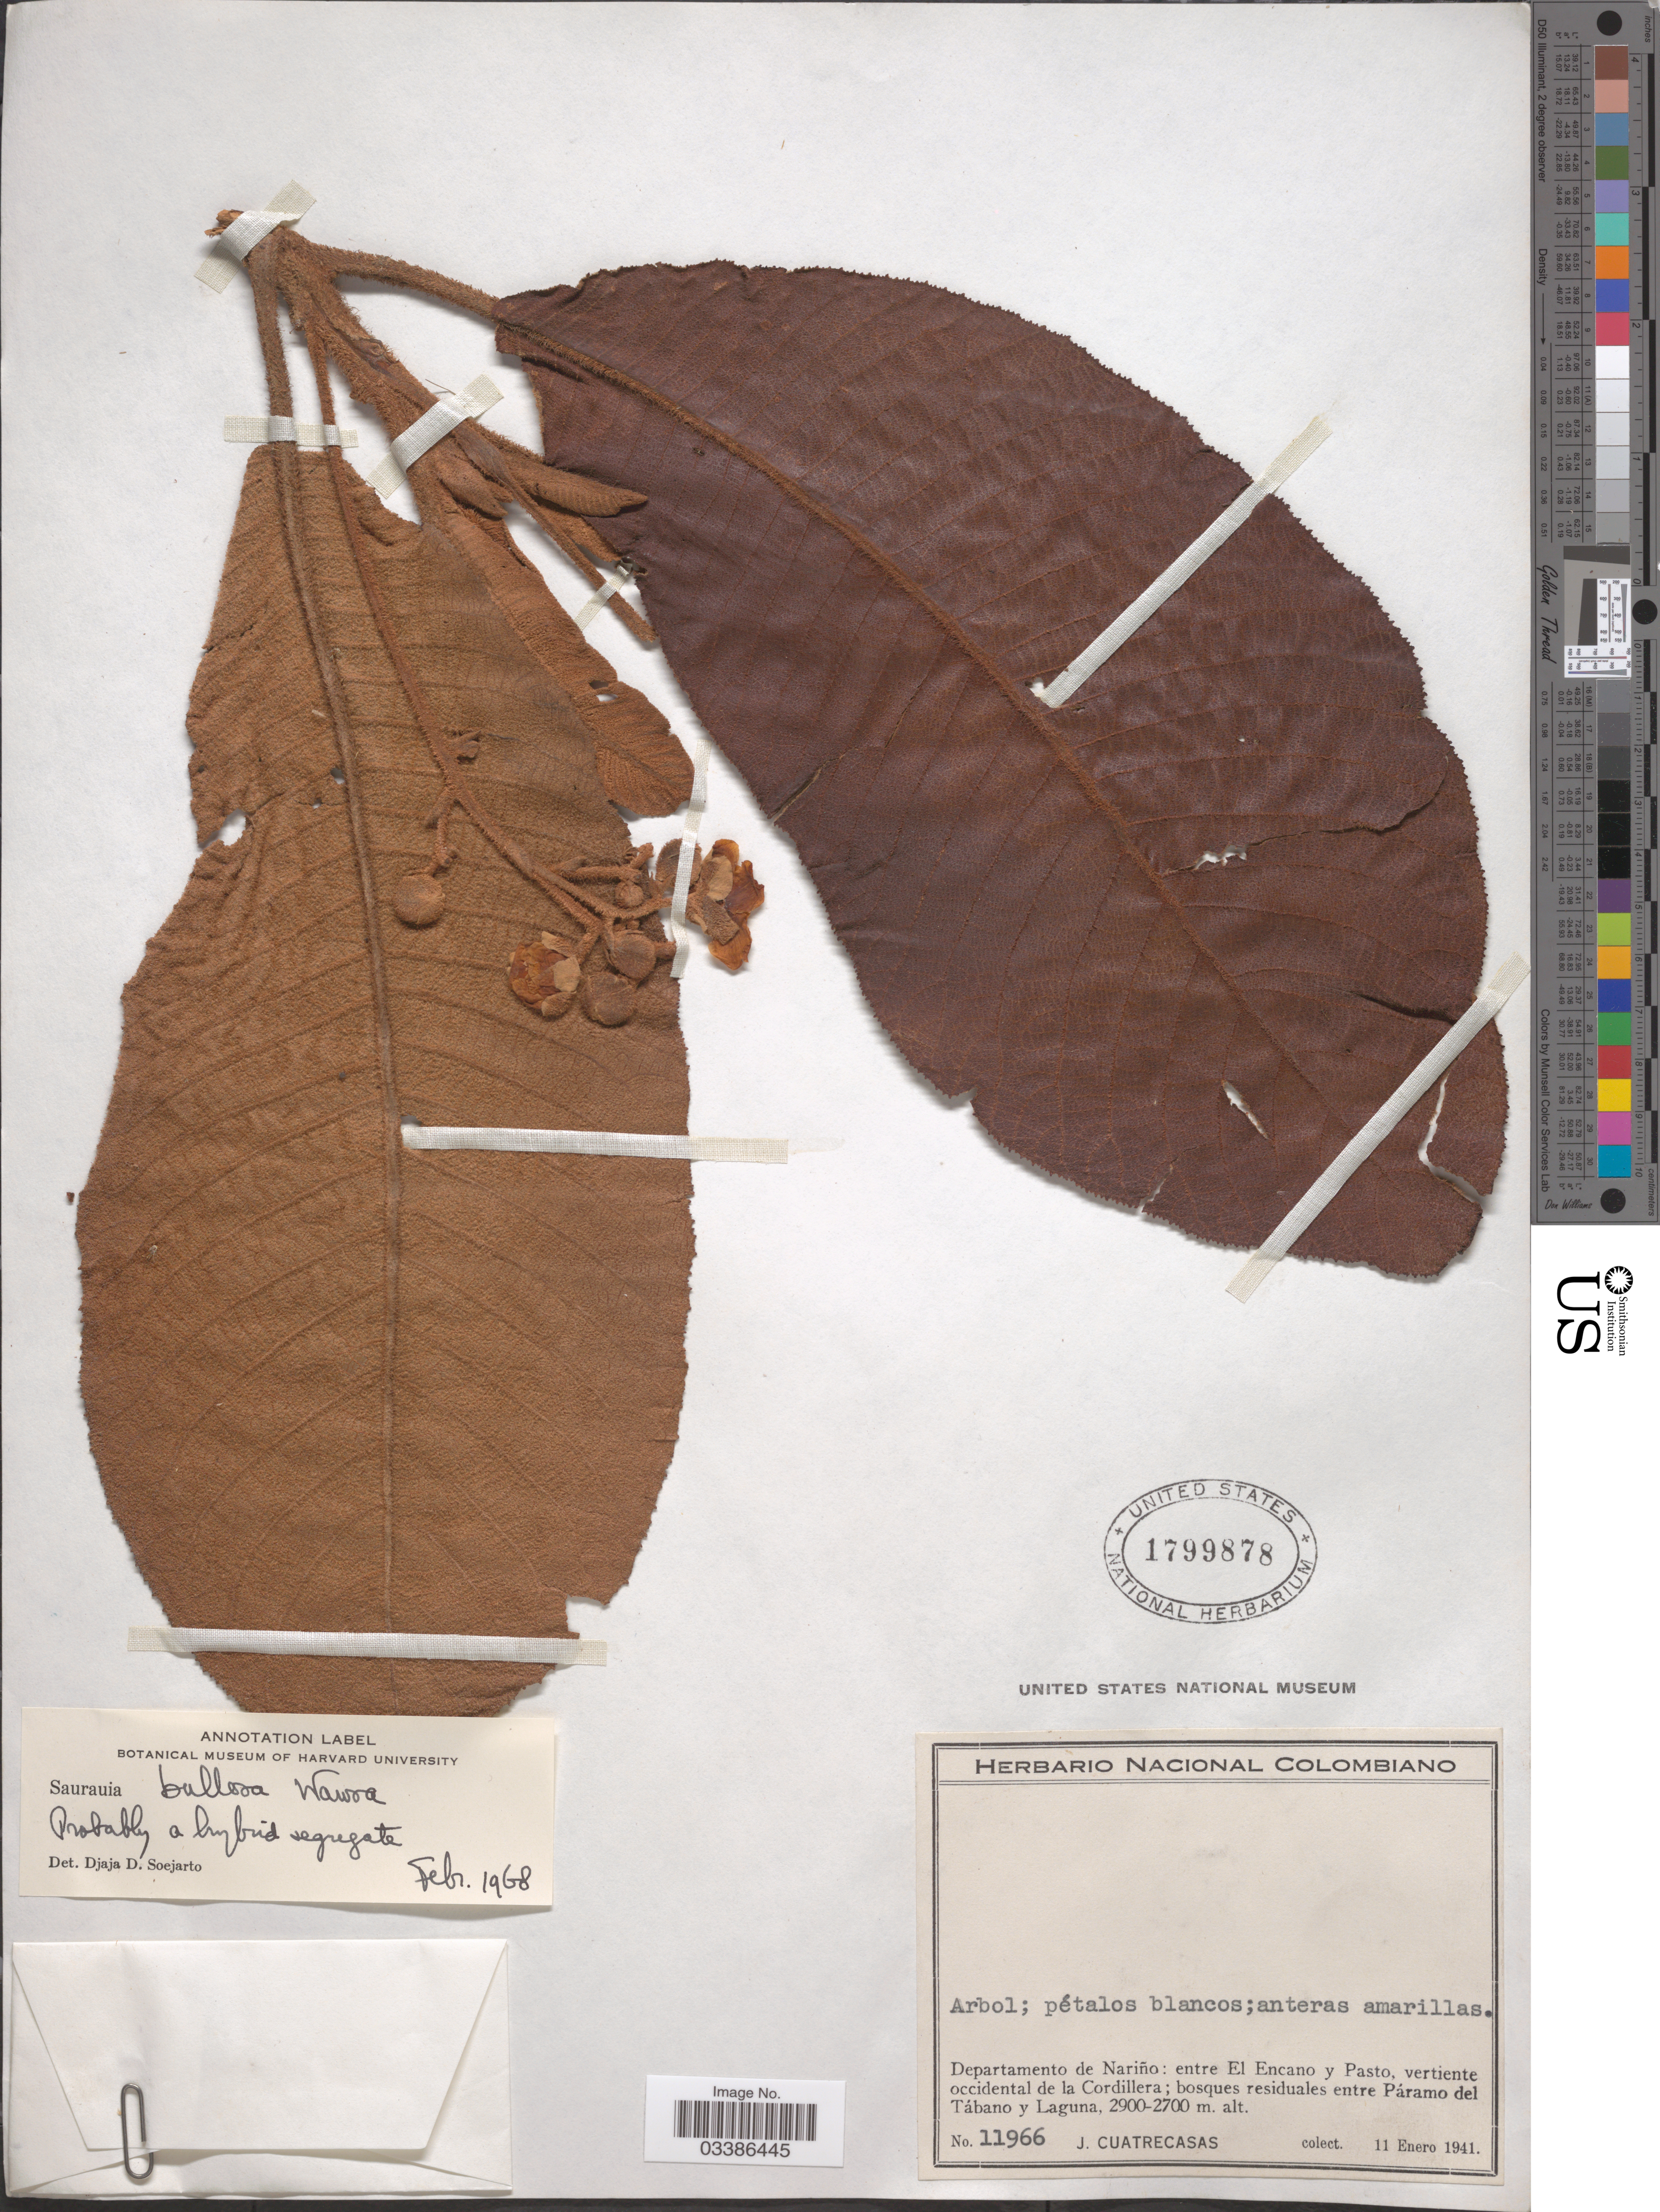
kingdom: Plantae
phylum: Tracheophyta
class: Magnoliopsida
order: Ericales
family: Actinidiaceae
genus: Saurauia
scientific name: Saurauia bullosa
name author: Wawra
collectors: J. Cuatrecasas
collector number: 11966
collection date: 1941-01-11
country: Colombia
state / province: Nariño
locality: Departamento de Nariño: entre El Encano y Pasto, vertiente occidental de la Cordillera; bosques residuales entre Páramo del Tábano y Laguna.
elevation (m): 2700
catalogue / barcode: US 1799878